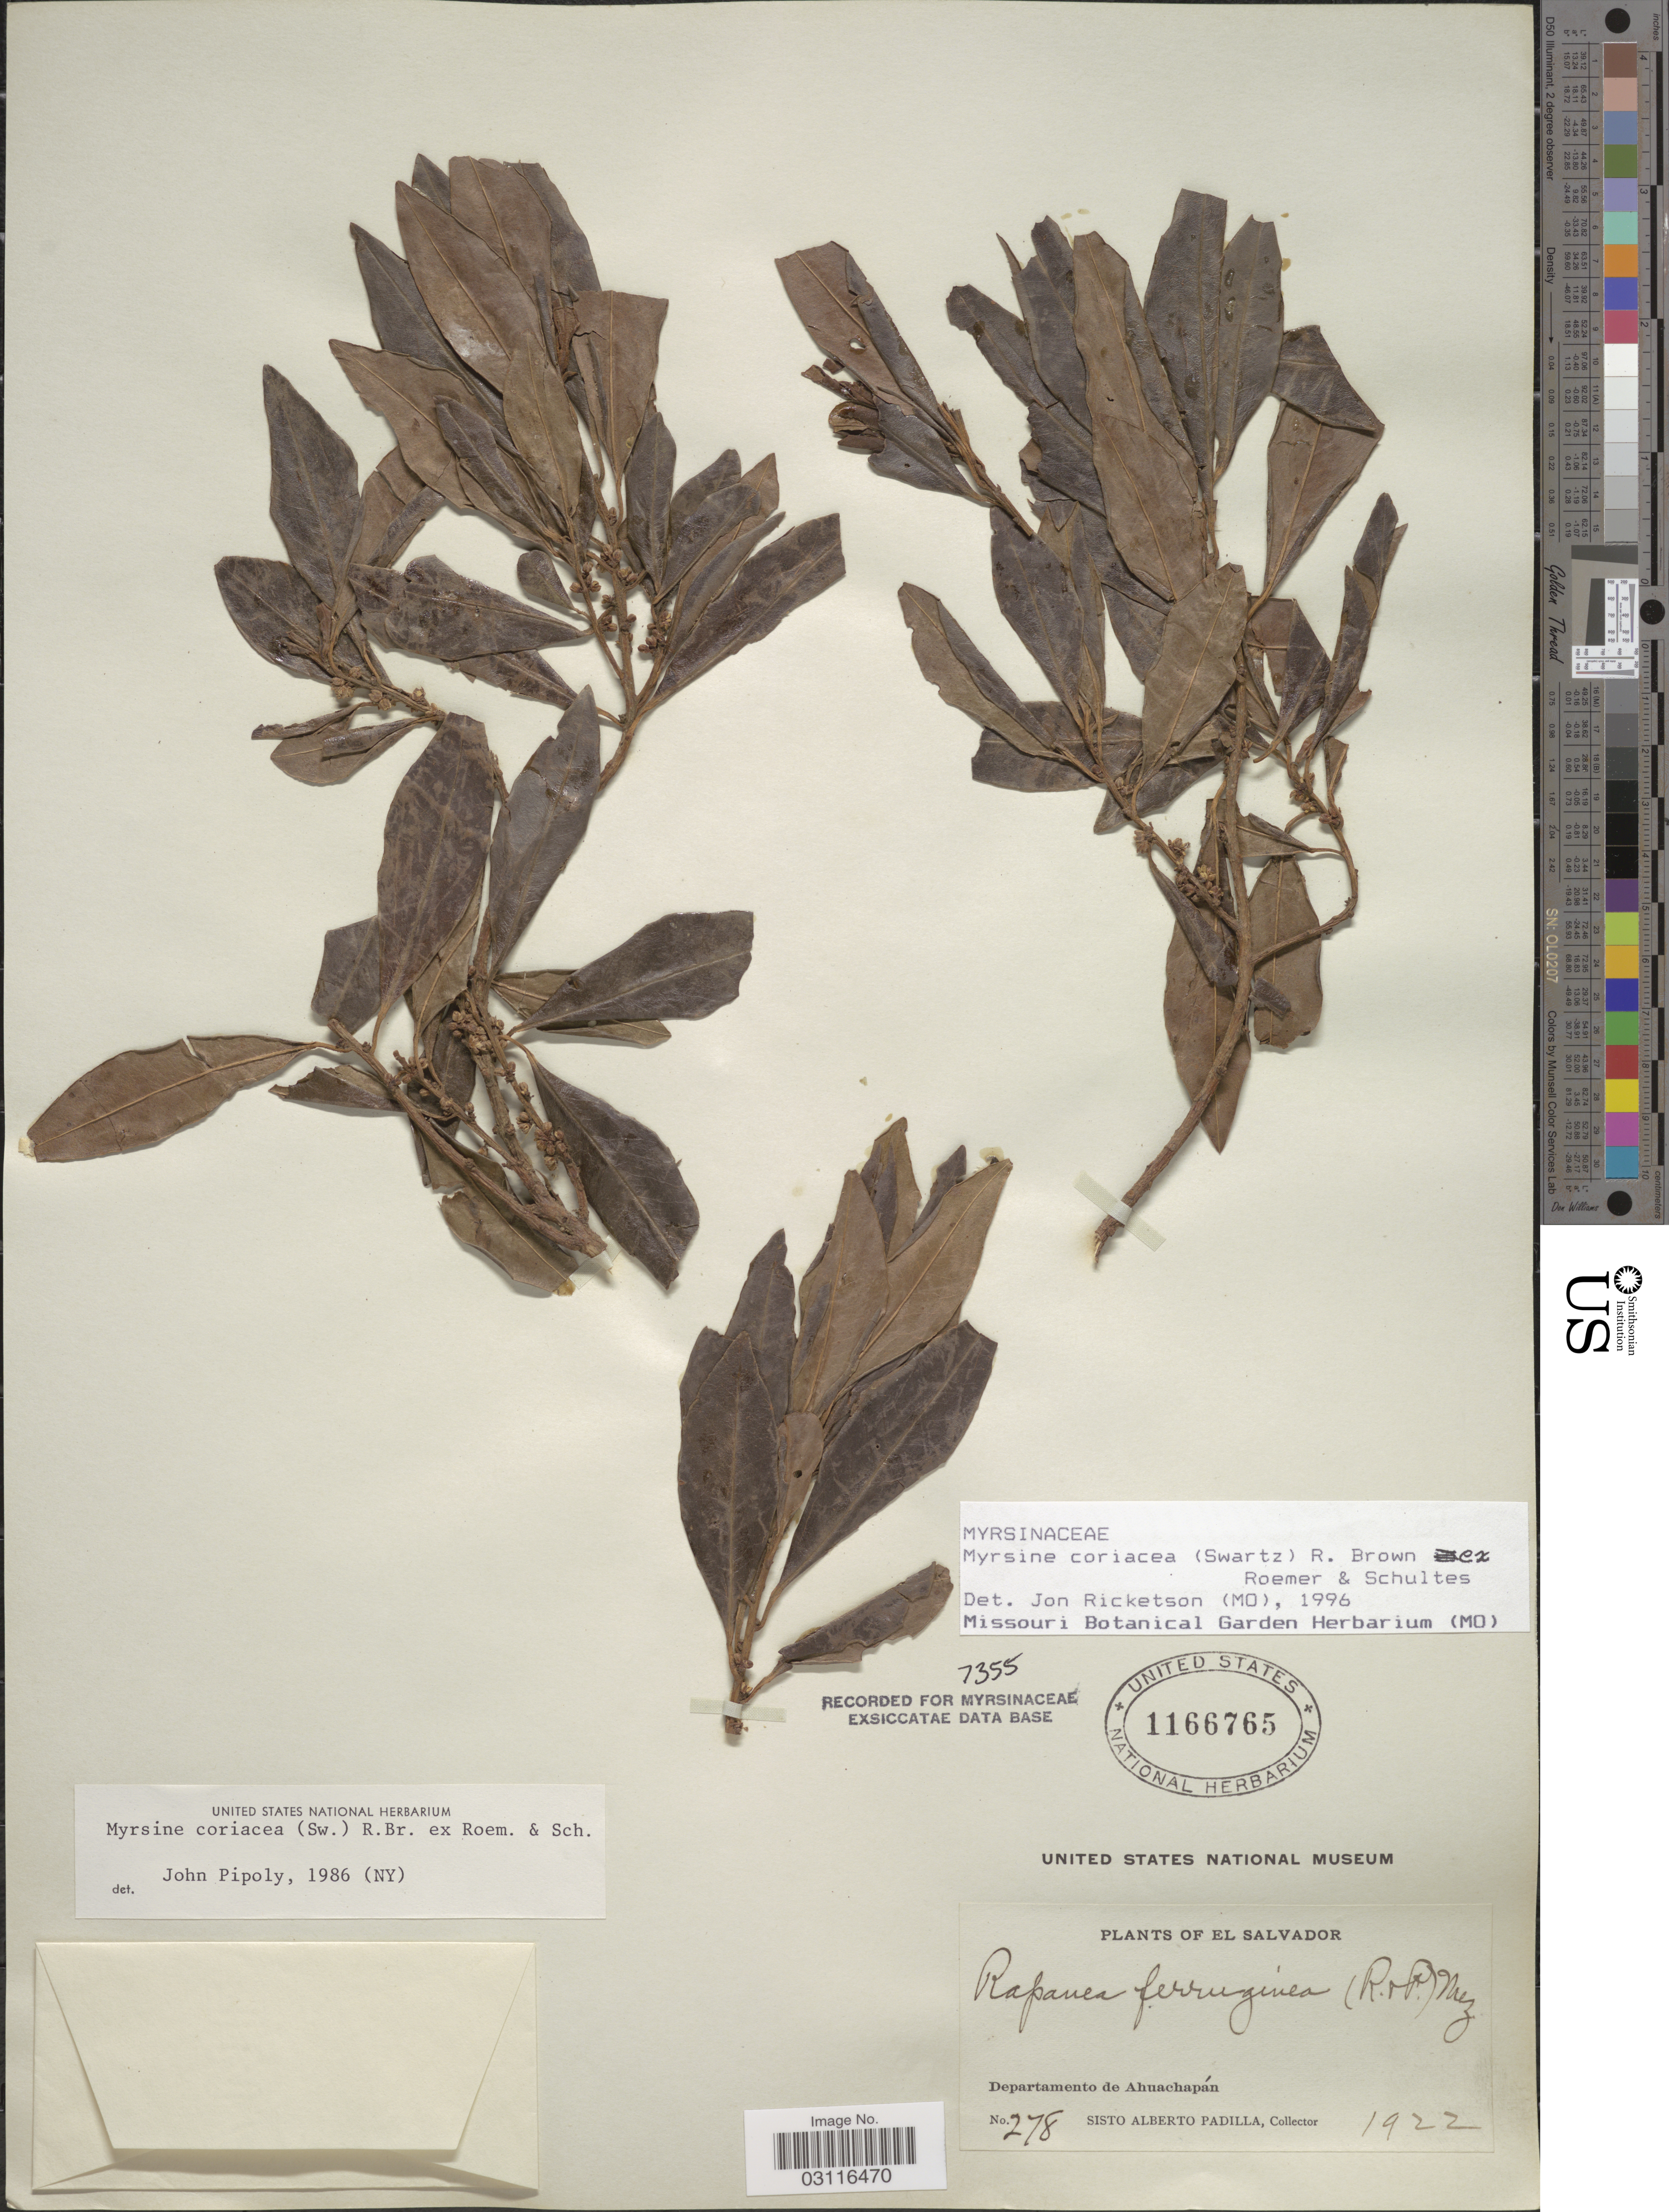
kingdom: Plantae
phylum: Tracheophyta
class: Magnoliopsida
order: Ericales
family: Primulaceae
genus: Myrsine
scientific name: Myrsine coriacea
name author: (Sw.) R. Br. ex Roem. & Schult.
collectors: S. A. Padilla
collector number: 278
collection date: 1922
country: El Salvador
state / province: Ahuachapan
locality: Departamento de Ahuachapán.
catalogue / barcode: US 1166765